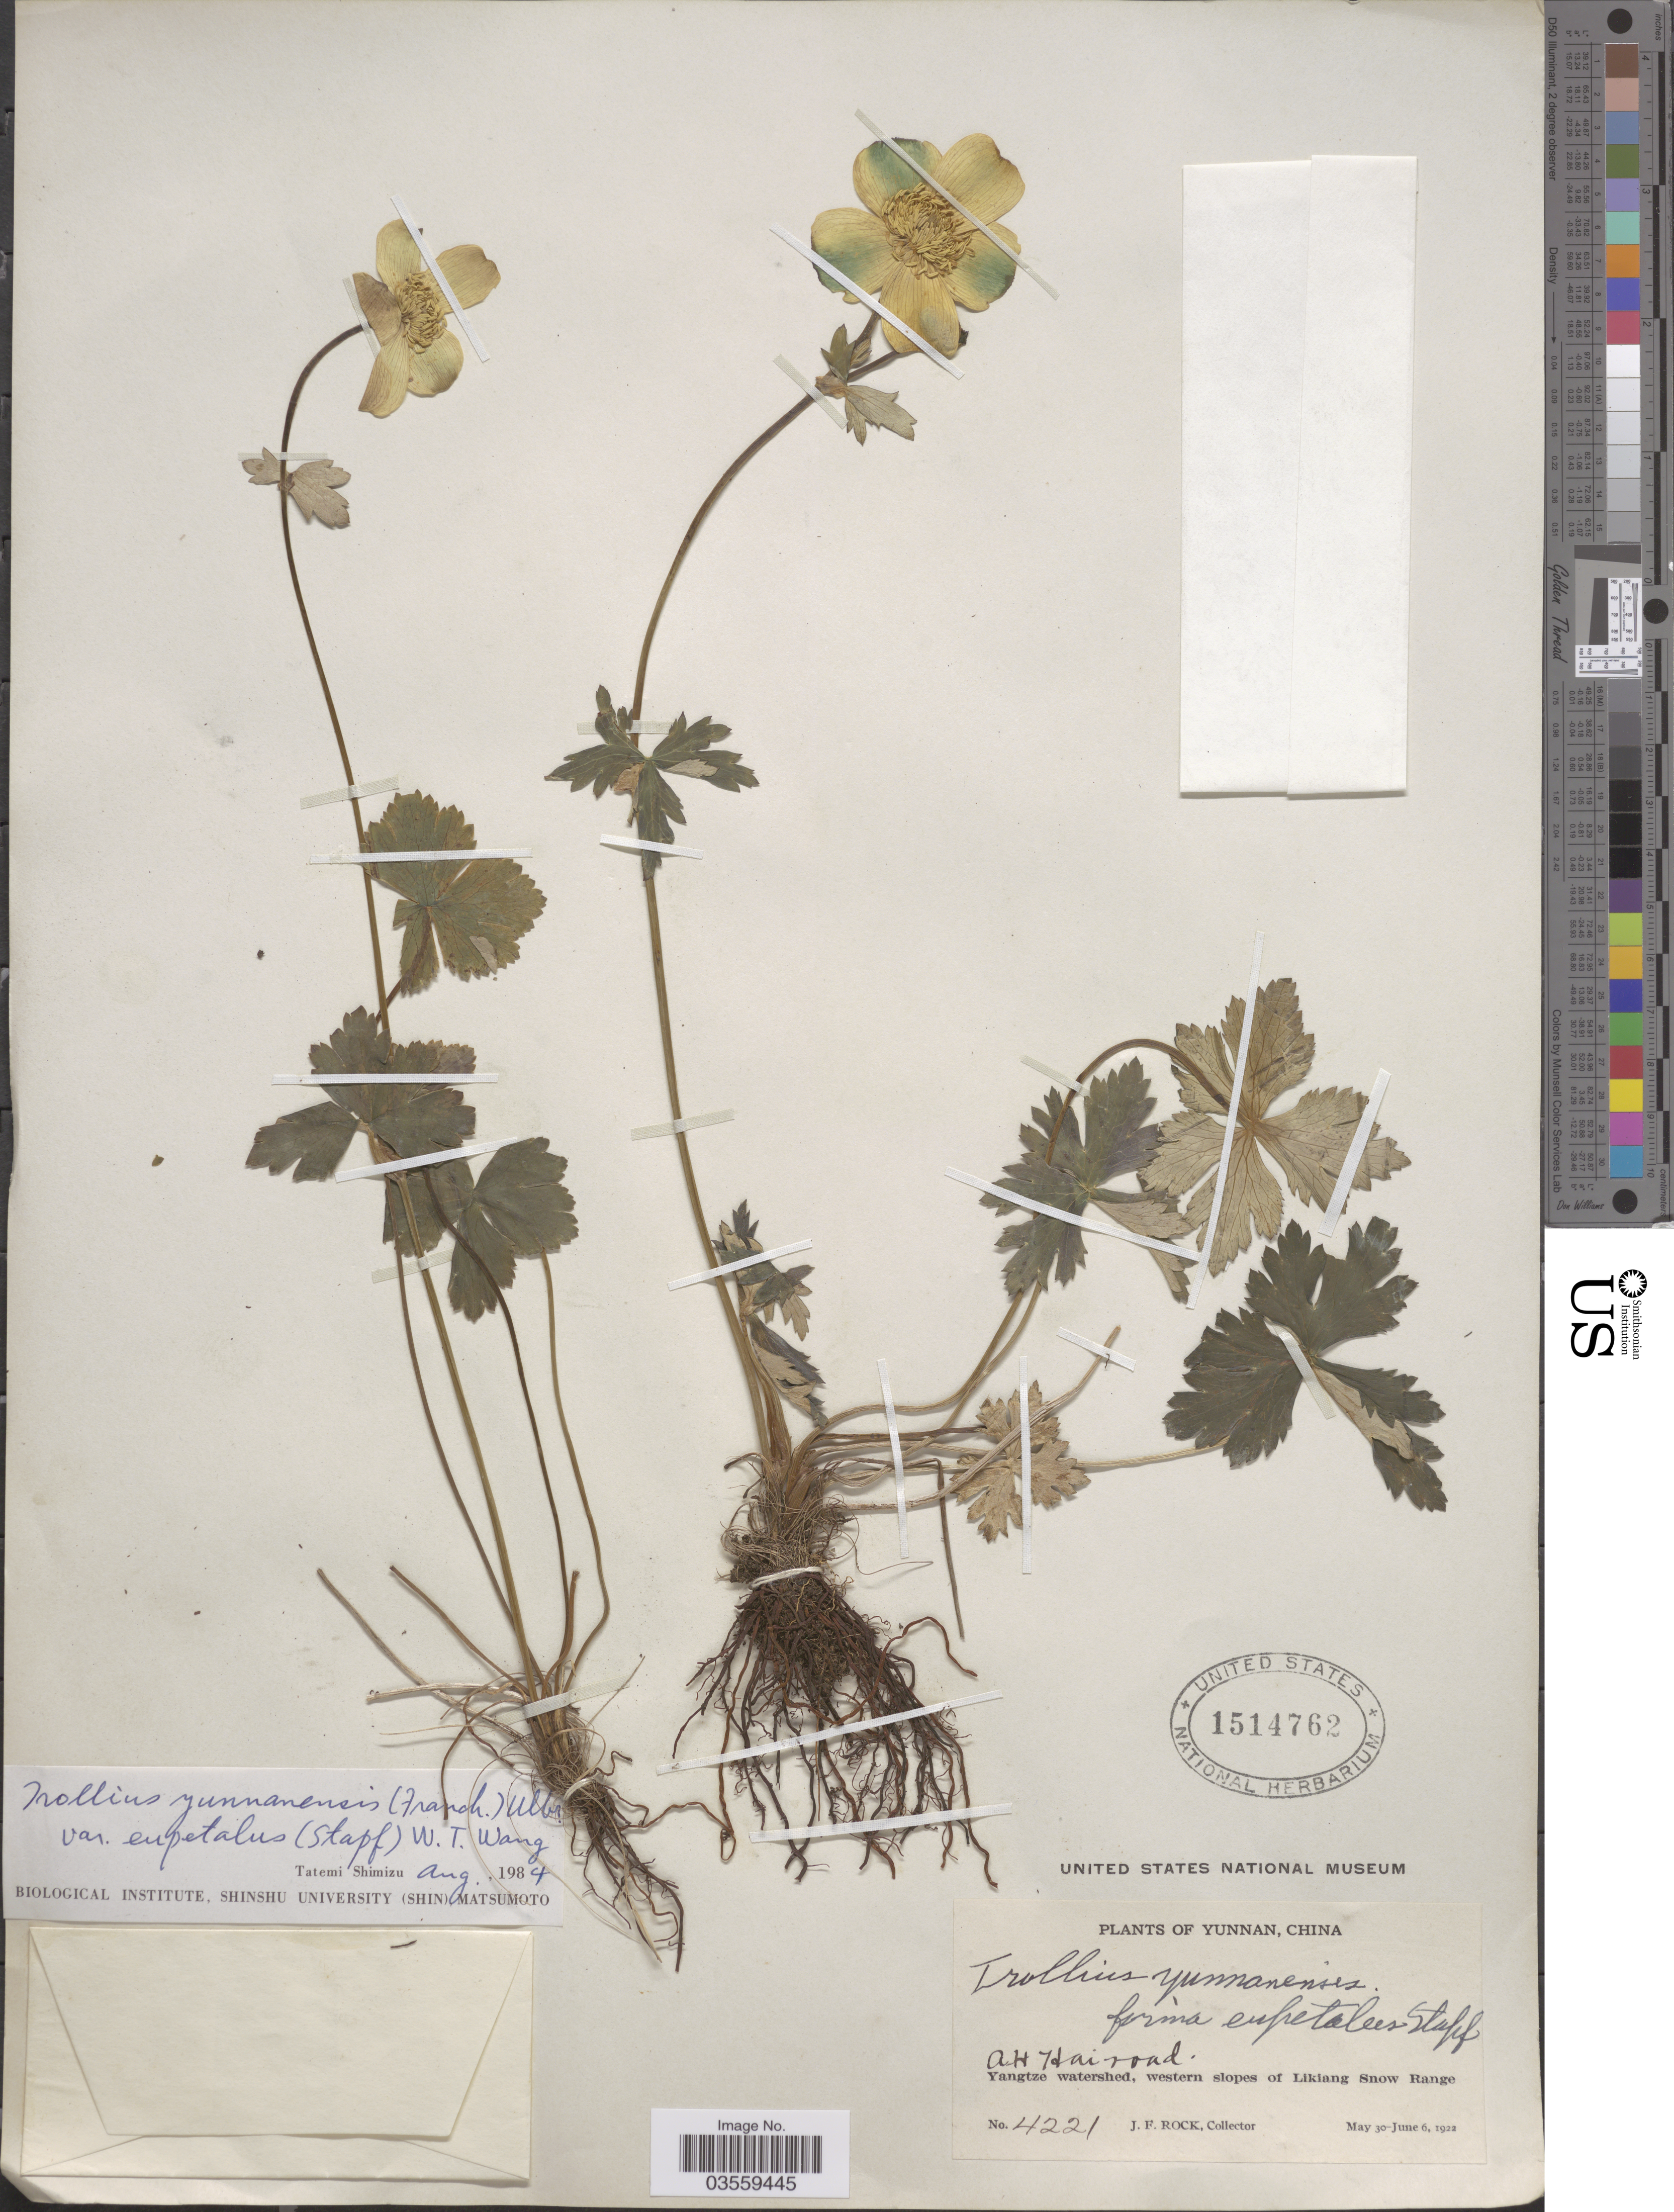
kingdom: Plantae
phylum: Tracheophyta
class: Magnoliopsida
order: Ranunculales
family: Ranunculaceae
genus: Trollius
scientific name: Trollius yunnanensis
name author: Ulbr.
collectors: J. Rock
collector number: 4221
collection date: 1922-05-30/1922-06-06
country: China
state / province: Yunnan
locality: Ah Hai road. Yangtze watershed, western slopes of Likiang Snow Range.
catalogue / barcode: US 1514762